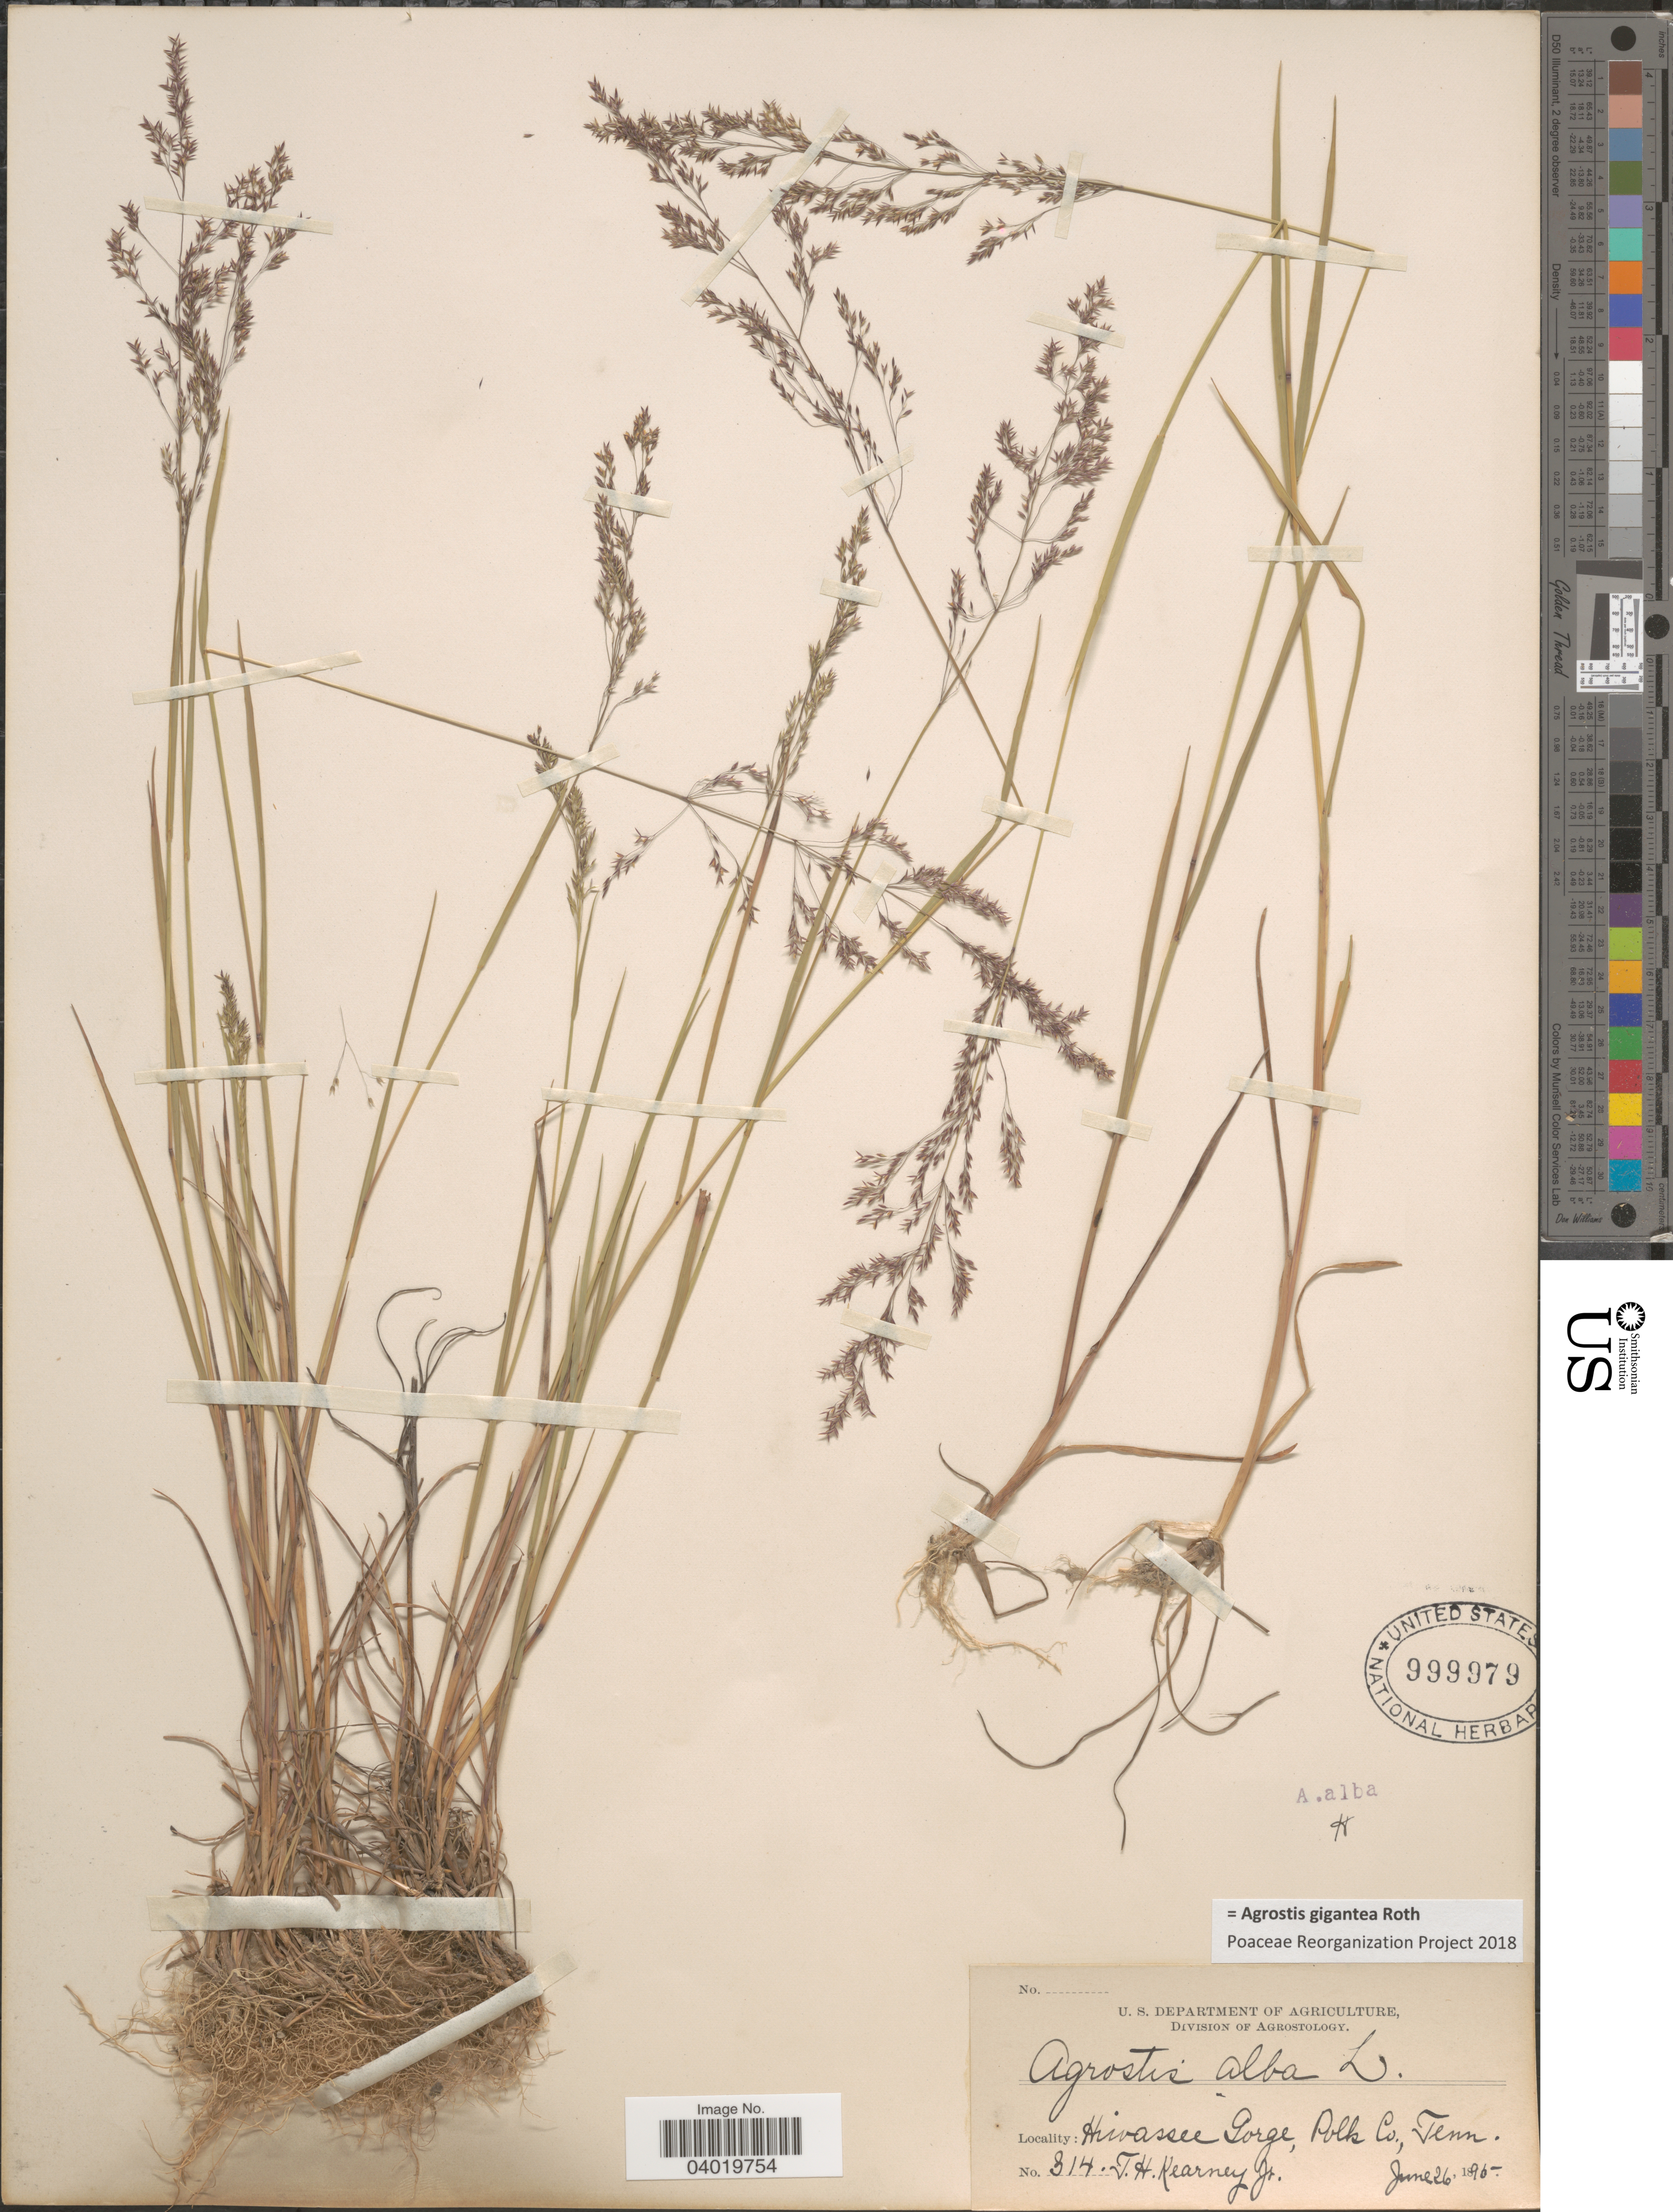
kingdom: Plantae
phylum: Tracheophyta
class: Liliopsida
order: Poales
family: Poaceae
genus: Agrostis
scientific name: Agrostis gigantea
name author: Roth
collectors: T. H. Kearney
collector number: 314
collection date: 1895-06-26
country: United States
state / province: Tennessee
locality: Hiwassee Gorge, Polk Co.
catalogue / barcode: US 999979